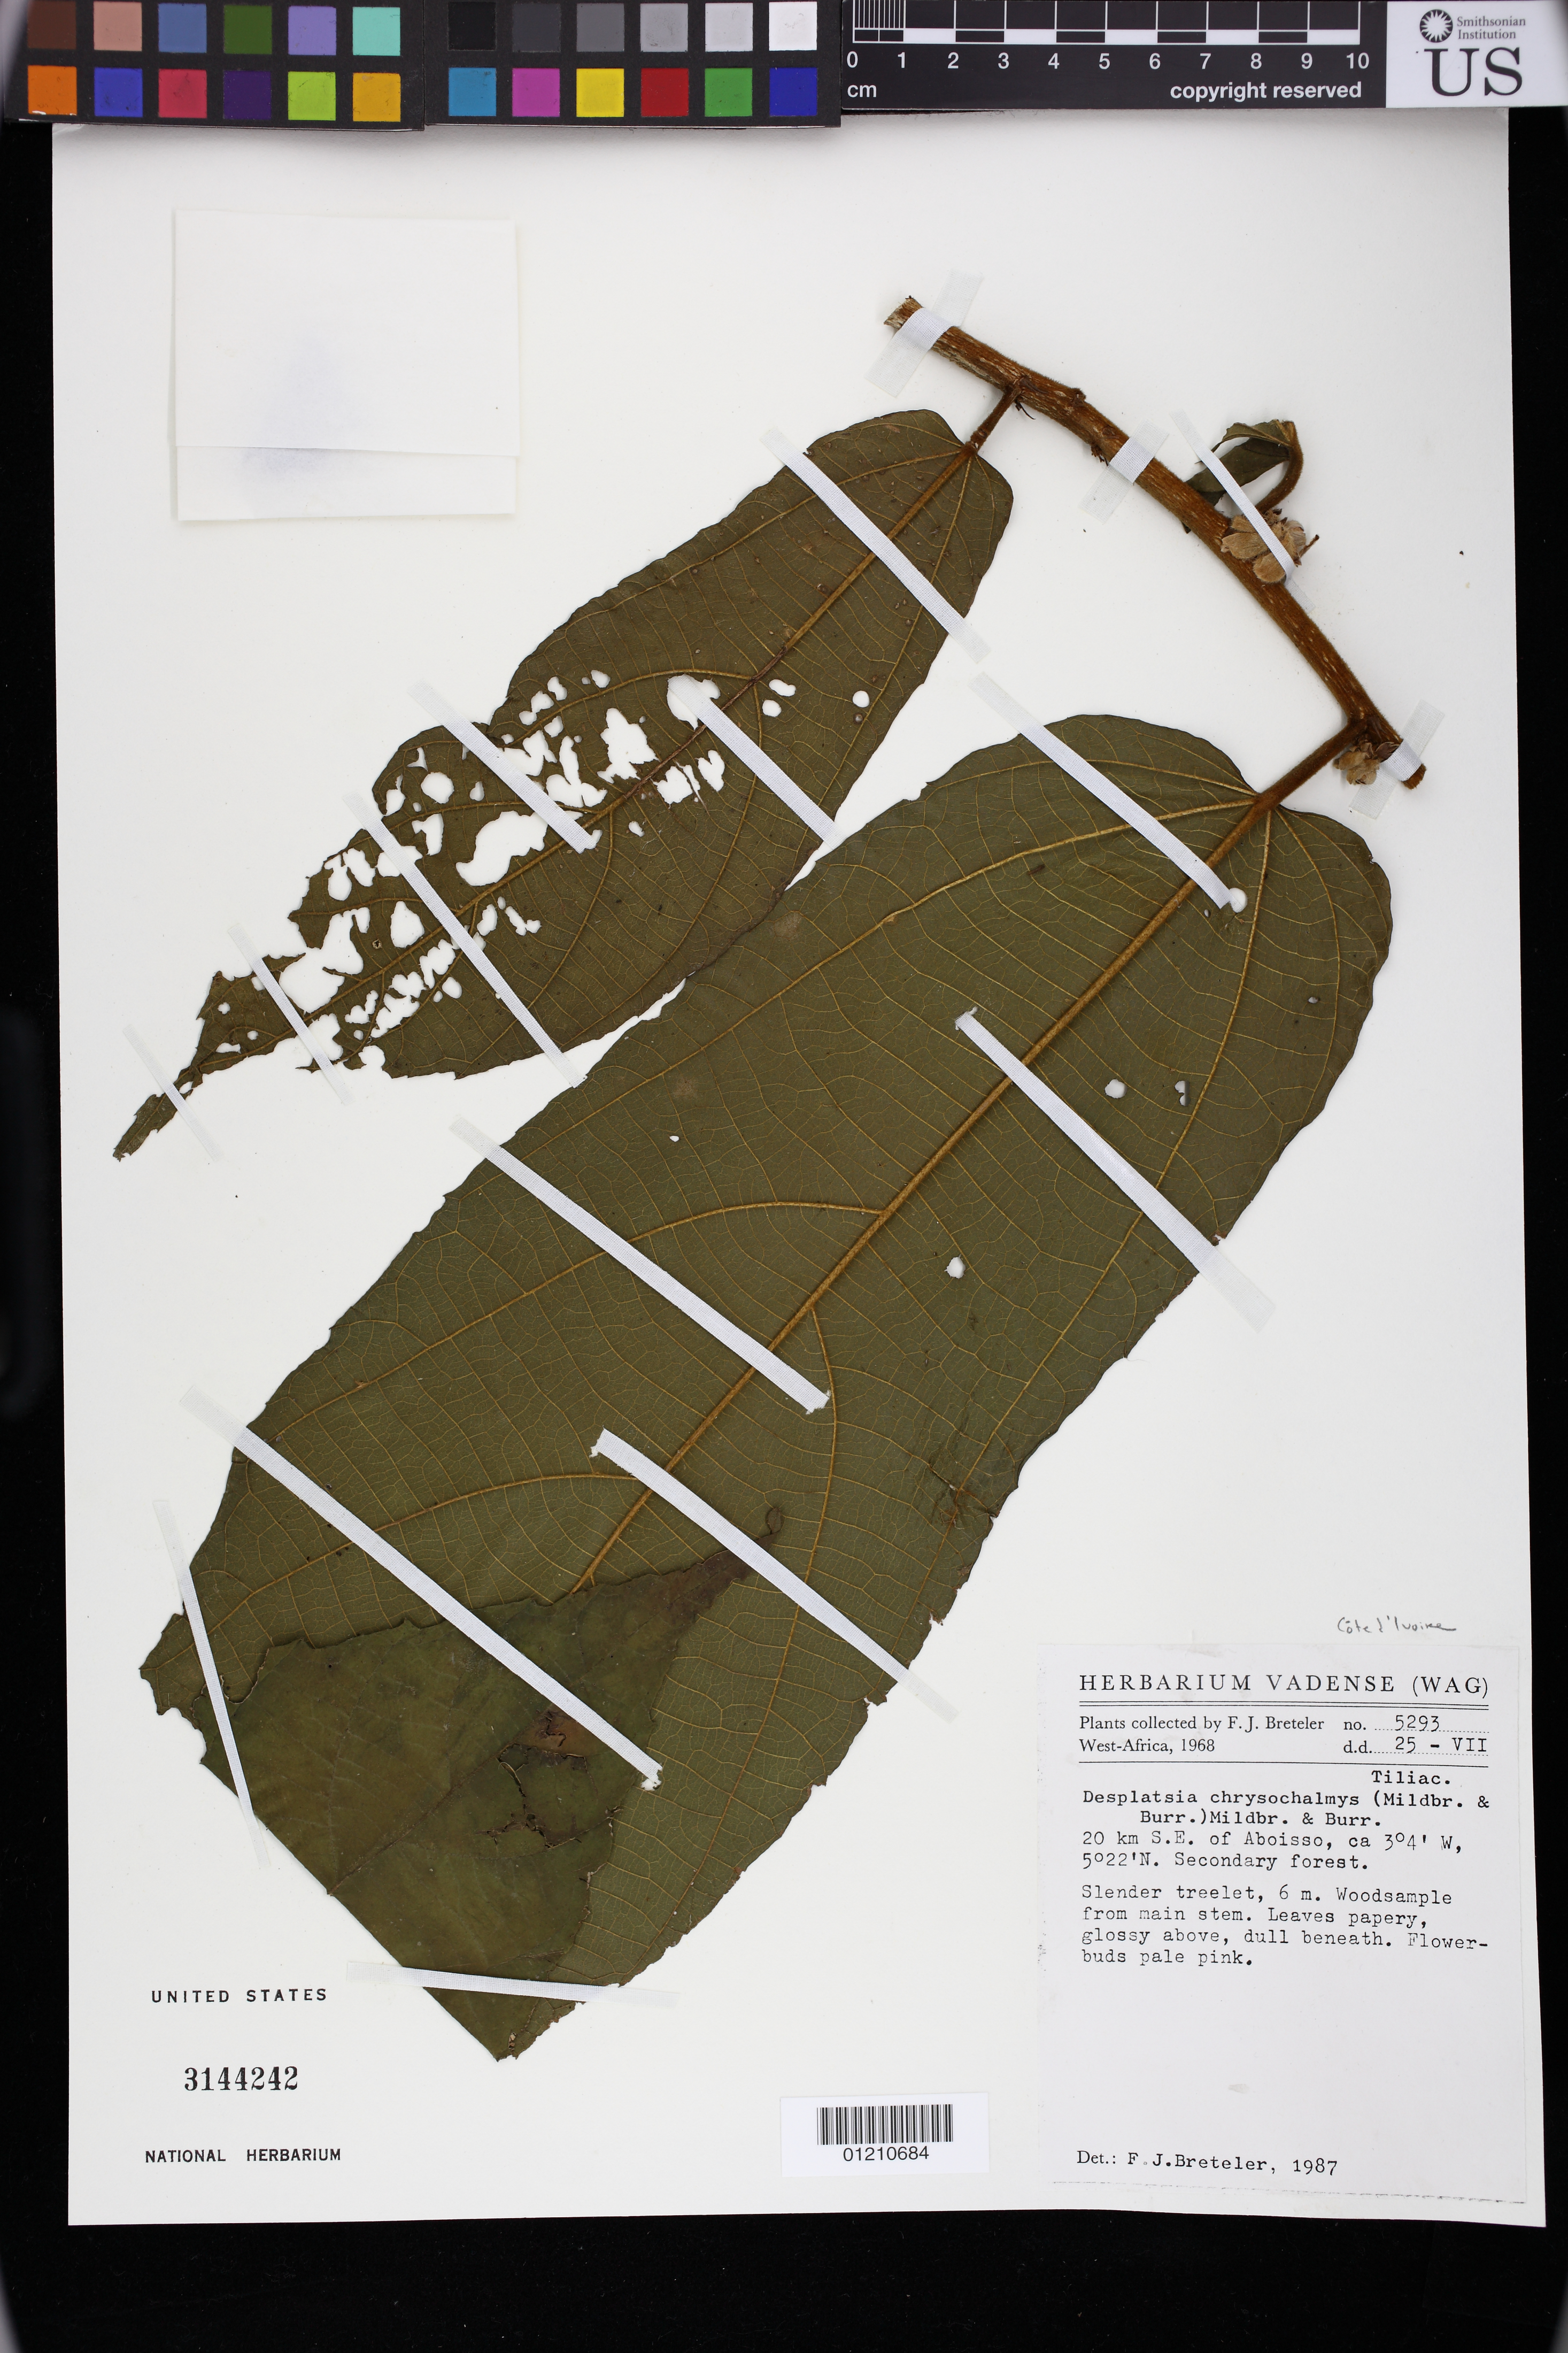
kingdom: Plantae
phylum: Tracheophyta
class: Magnoliopsida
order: Malvales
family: Malvaceae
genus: Desplatsia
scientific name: Desplatsia chrysochlamys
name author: Mildbr. & Burret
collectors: F. J. Breteler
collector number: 5293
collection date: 1968-07-25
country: Ivory Coast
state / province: Comoe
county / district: Aboisso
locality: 20 km S.E. of Aboisso. Secondary forest.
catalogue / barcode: US 3144242